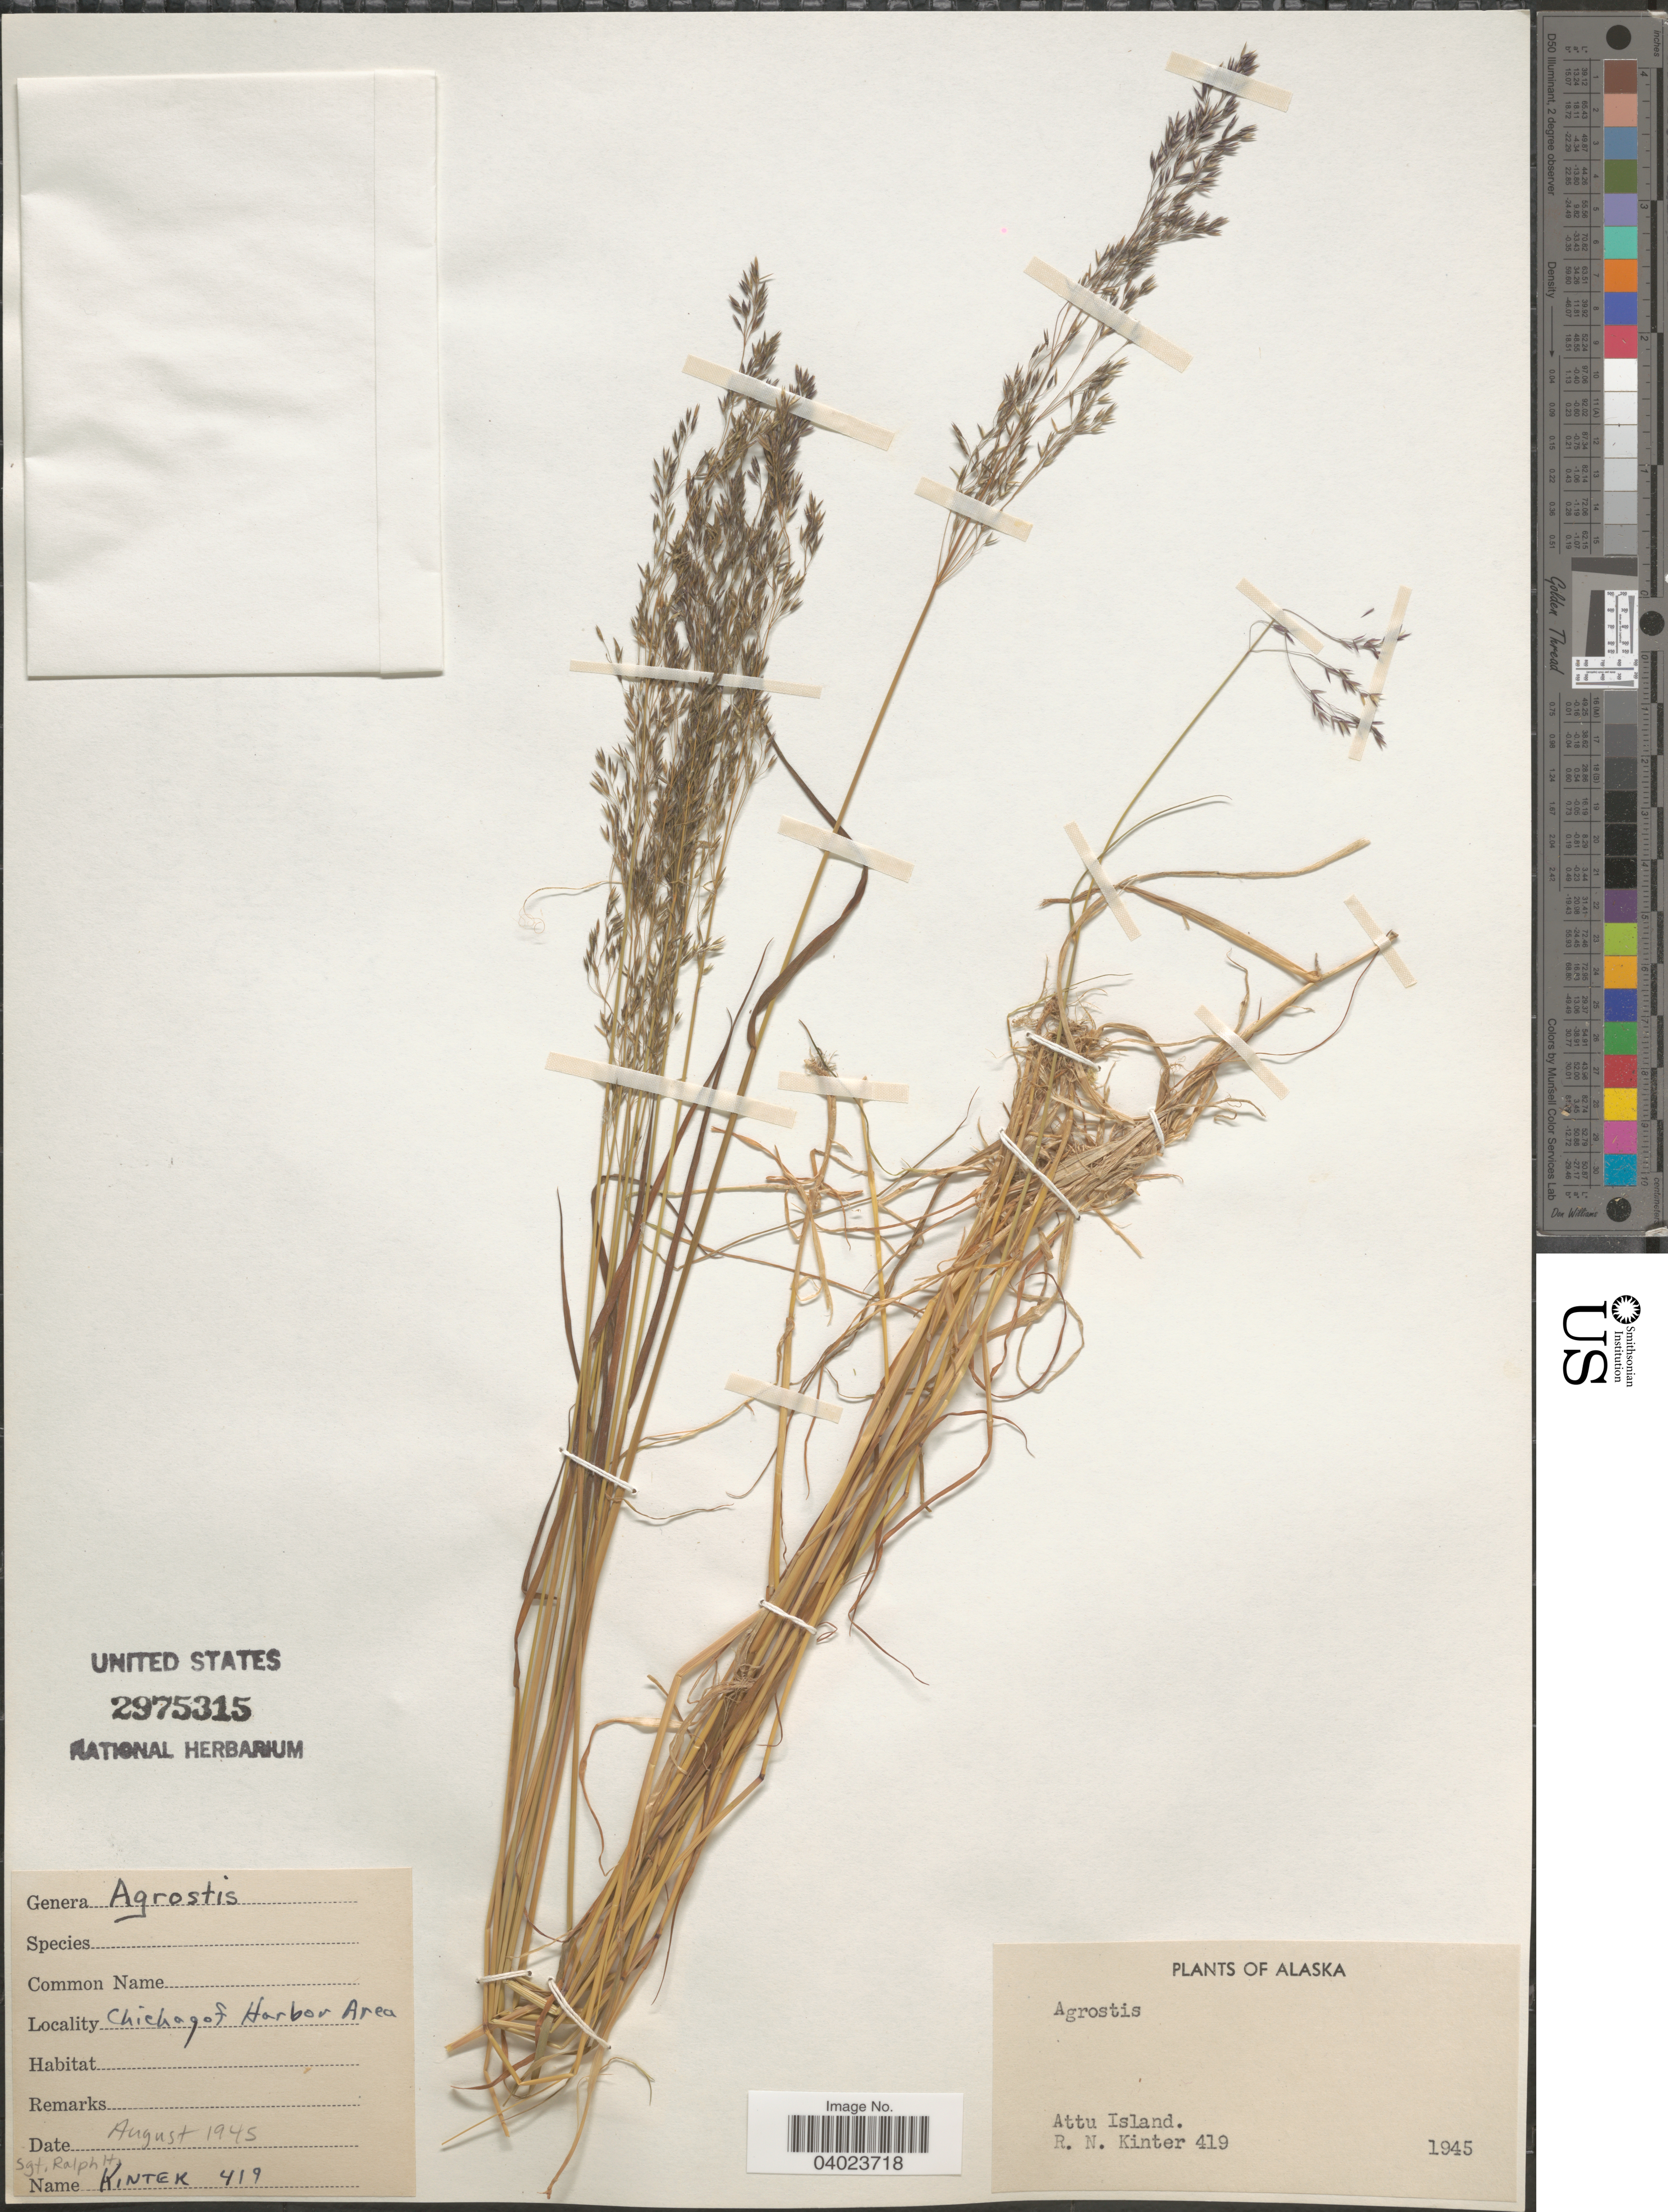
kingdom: Plantae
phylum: Tracheophyta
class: Liliopsida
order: Poales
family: Poaceae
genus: Agrostis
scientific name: Agrostis sp.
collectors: R. Kinter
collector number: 419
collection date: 1945-08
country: United States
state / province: Alaska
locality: Chicagof Harbor Area. Attu Island.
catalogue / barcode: US 2975315